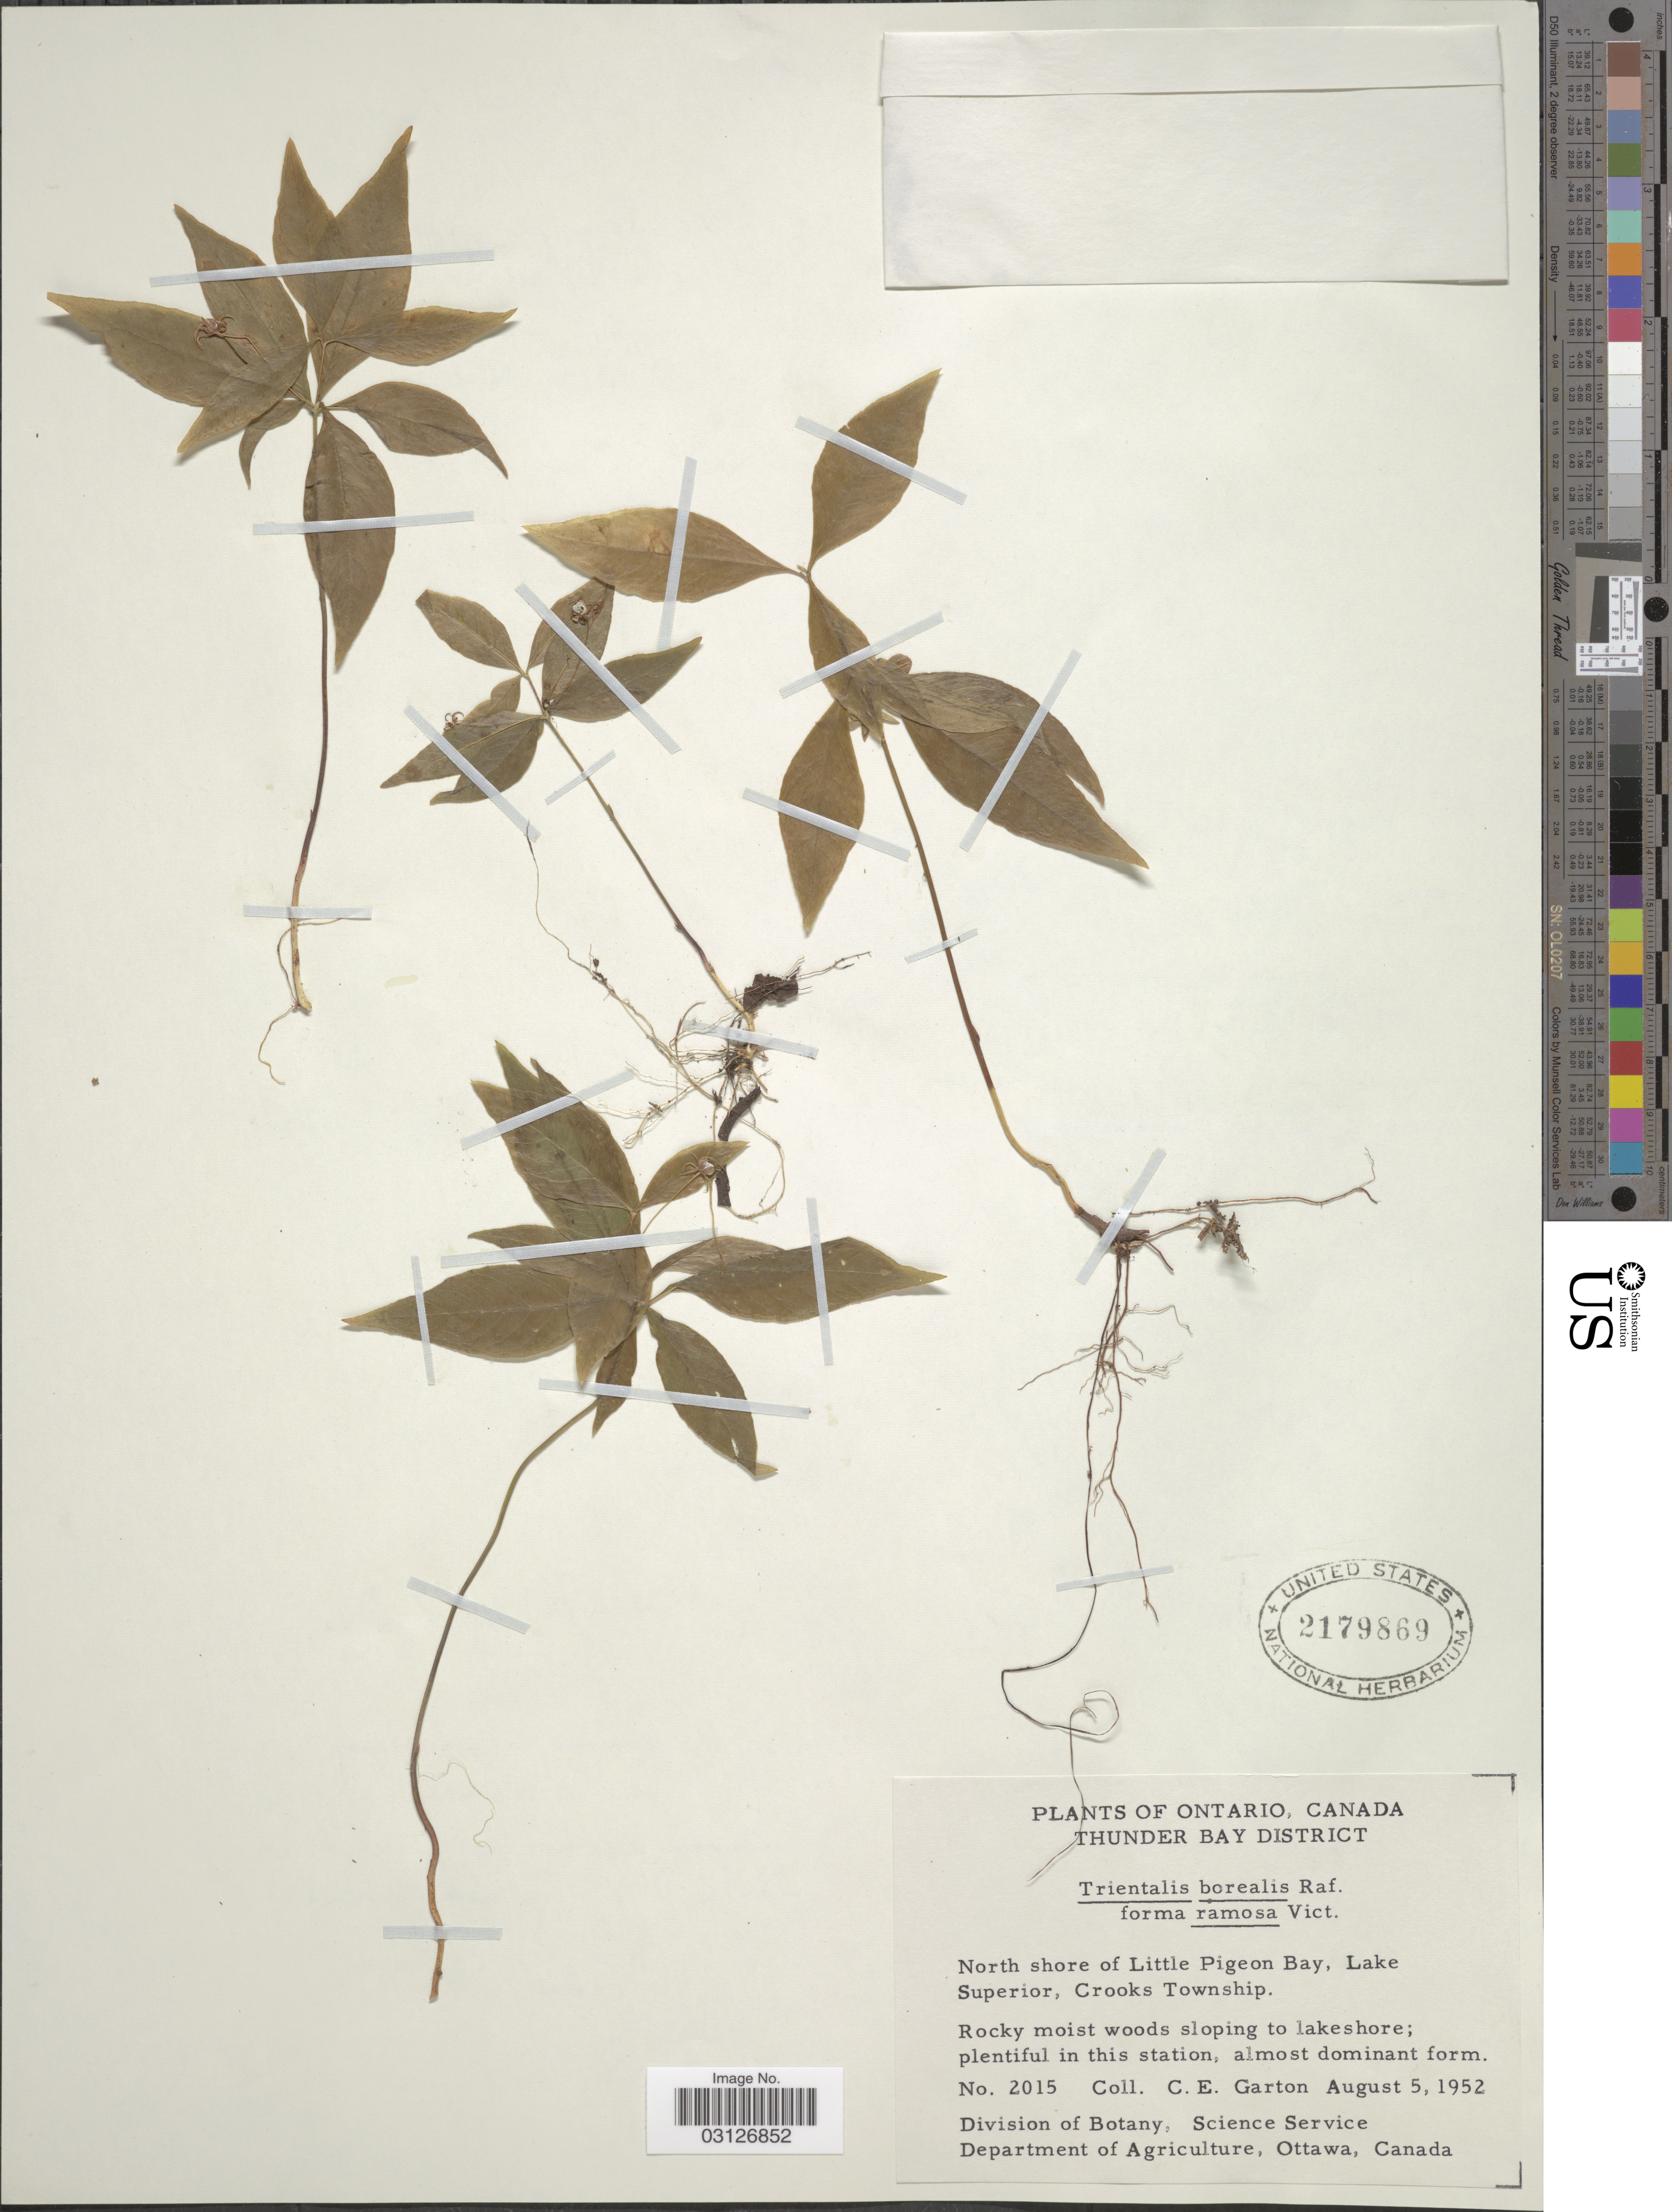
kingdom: Plantae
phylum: Tracheophyta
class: Magnoliopsida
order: Ericales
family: Primulaceae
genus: Trientalis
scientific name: Trientalis borealis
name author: Raf.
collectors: C. E. Garton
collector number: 2015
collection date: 1952-08-05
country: Canada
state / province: Ontario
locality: Thunder Bay District. North shore of Little Pigeon Bay, Lake Superior, Crooks Township.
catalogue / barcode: US 2179869